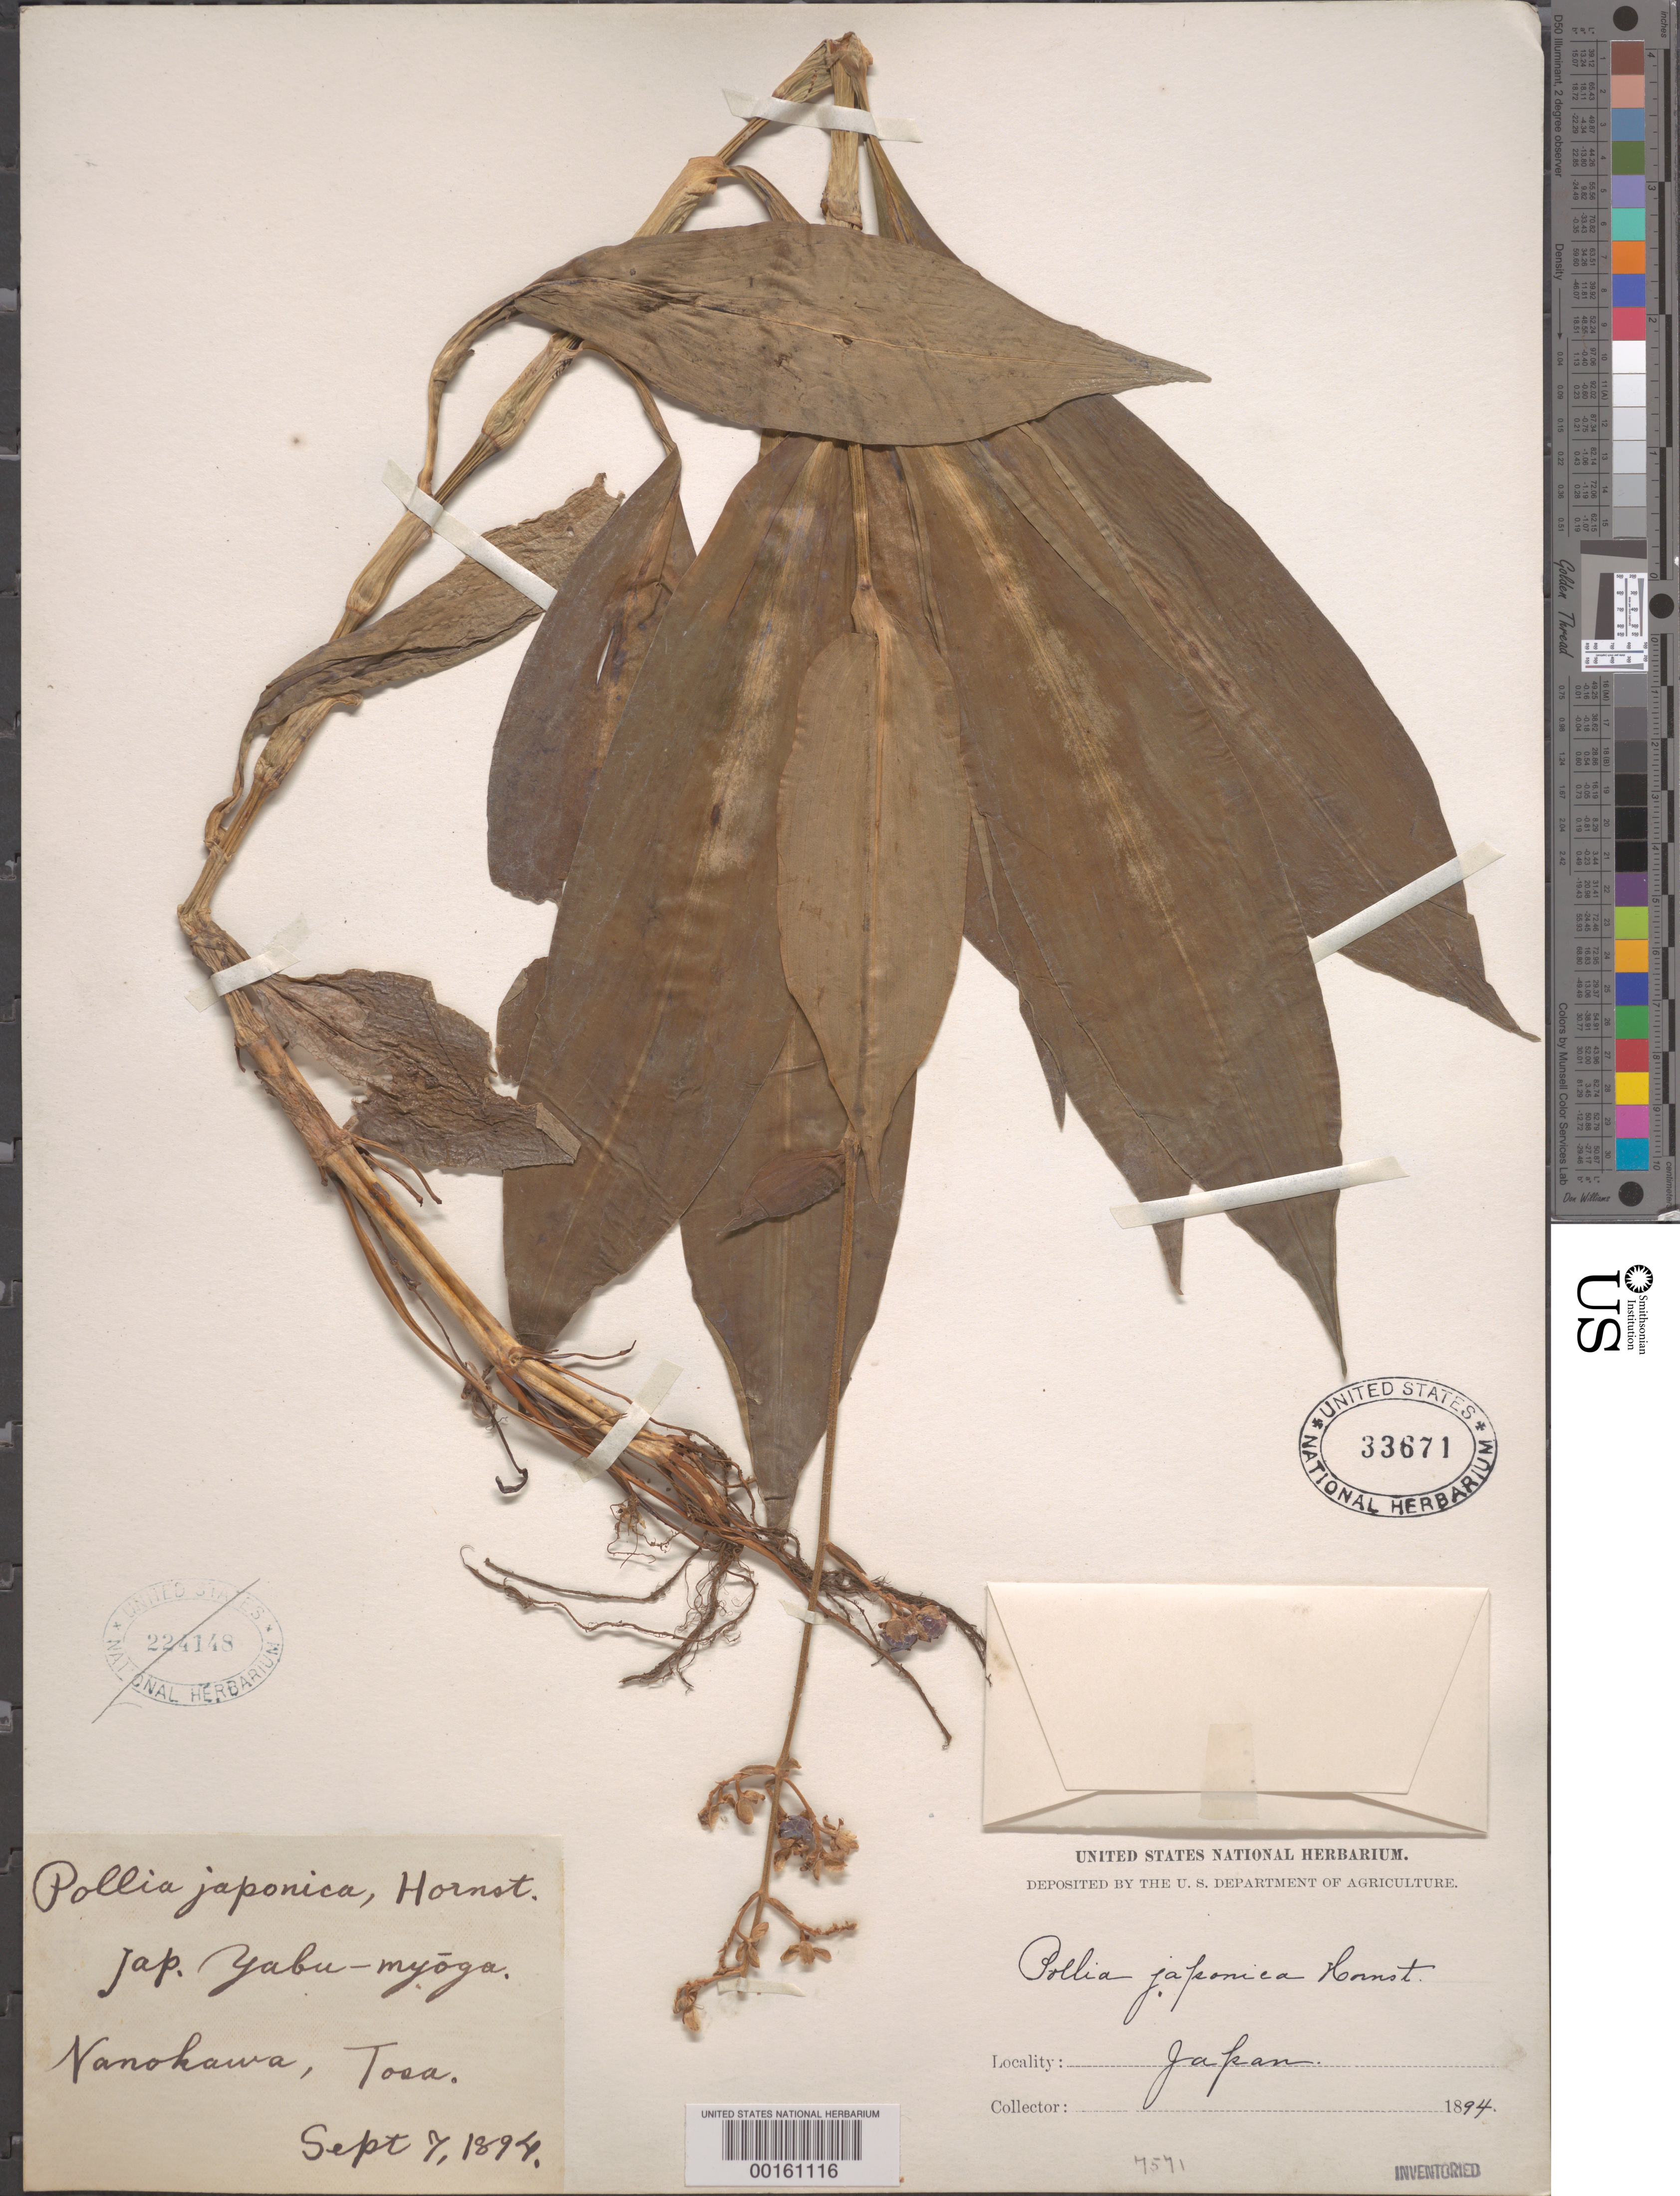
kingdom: Plantae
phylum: Tracheophyta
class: Liliopsida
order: Commelinales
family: Commelinaceae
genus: Pollia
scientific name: Pollia japonica var. japonica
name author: Thunb.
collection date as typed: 07 Sep 1894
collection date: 1894-09-07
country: Japan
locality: Nanohawa, tosa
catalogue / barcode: US 33671